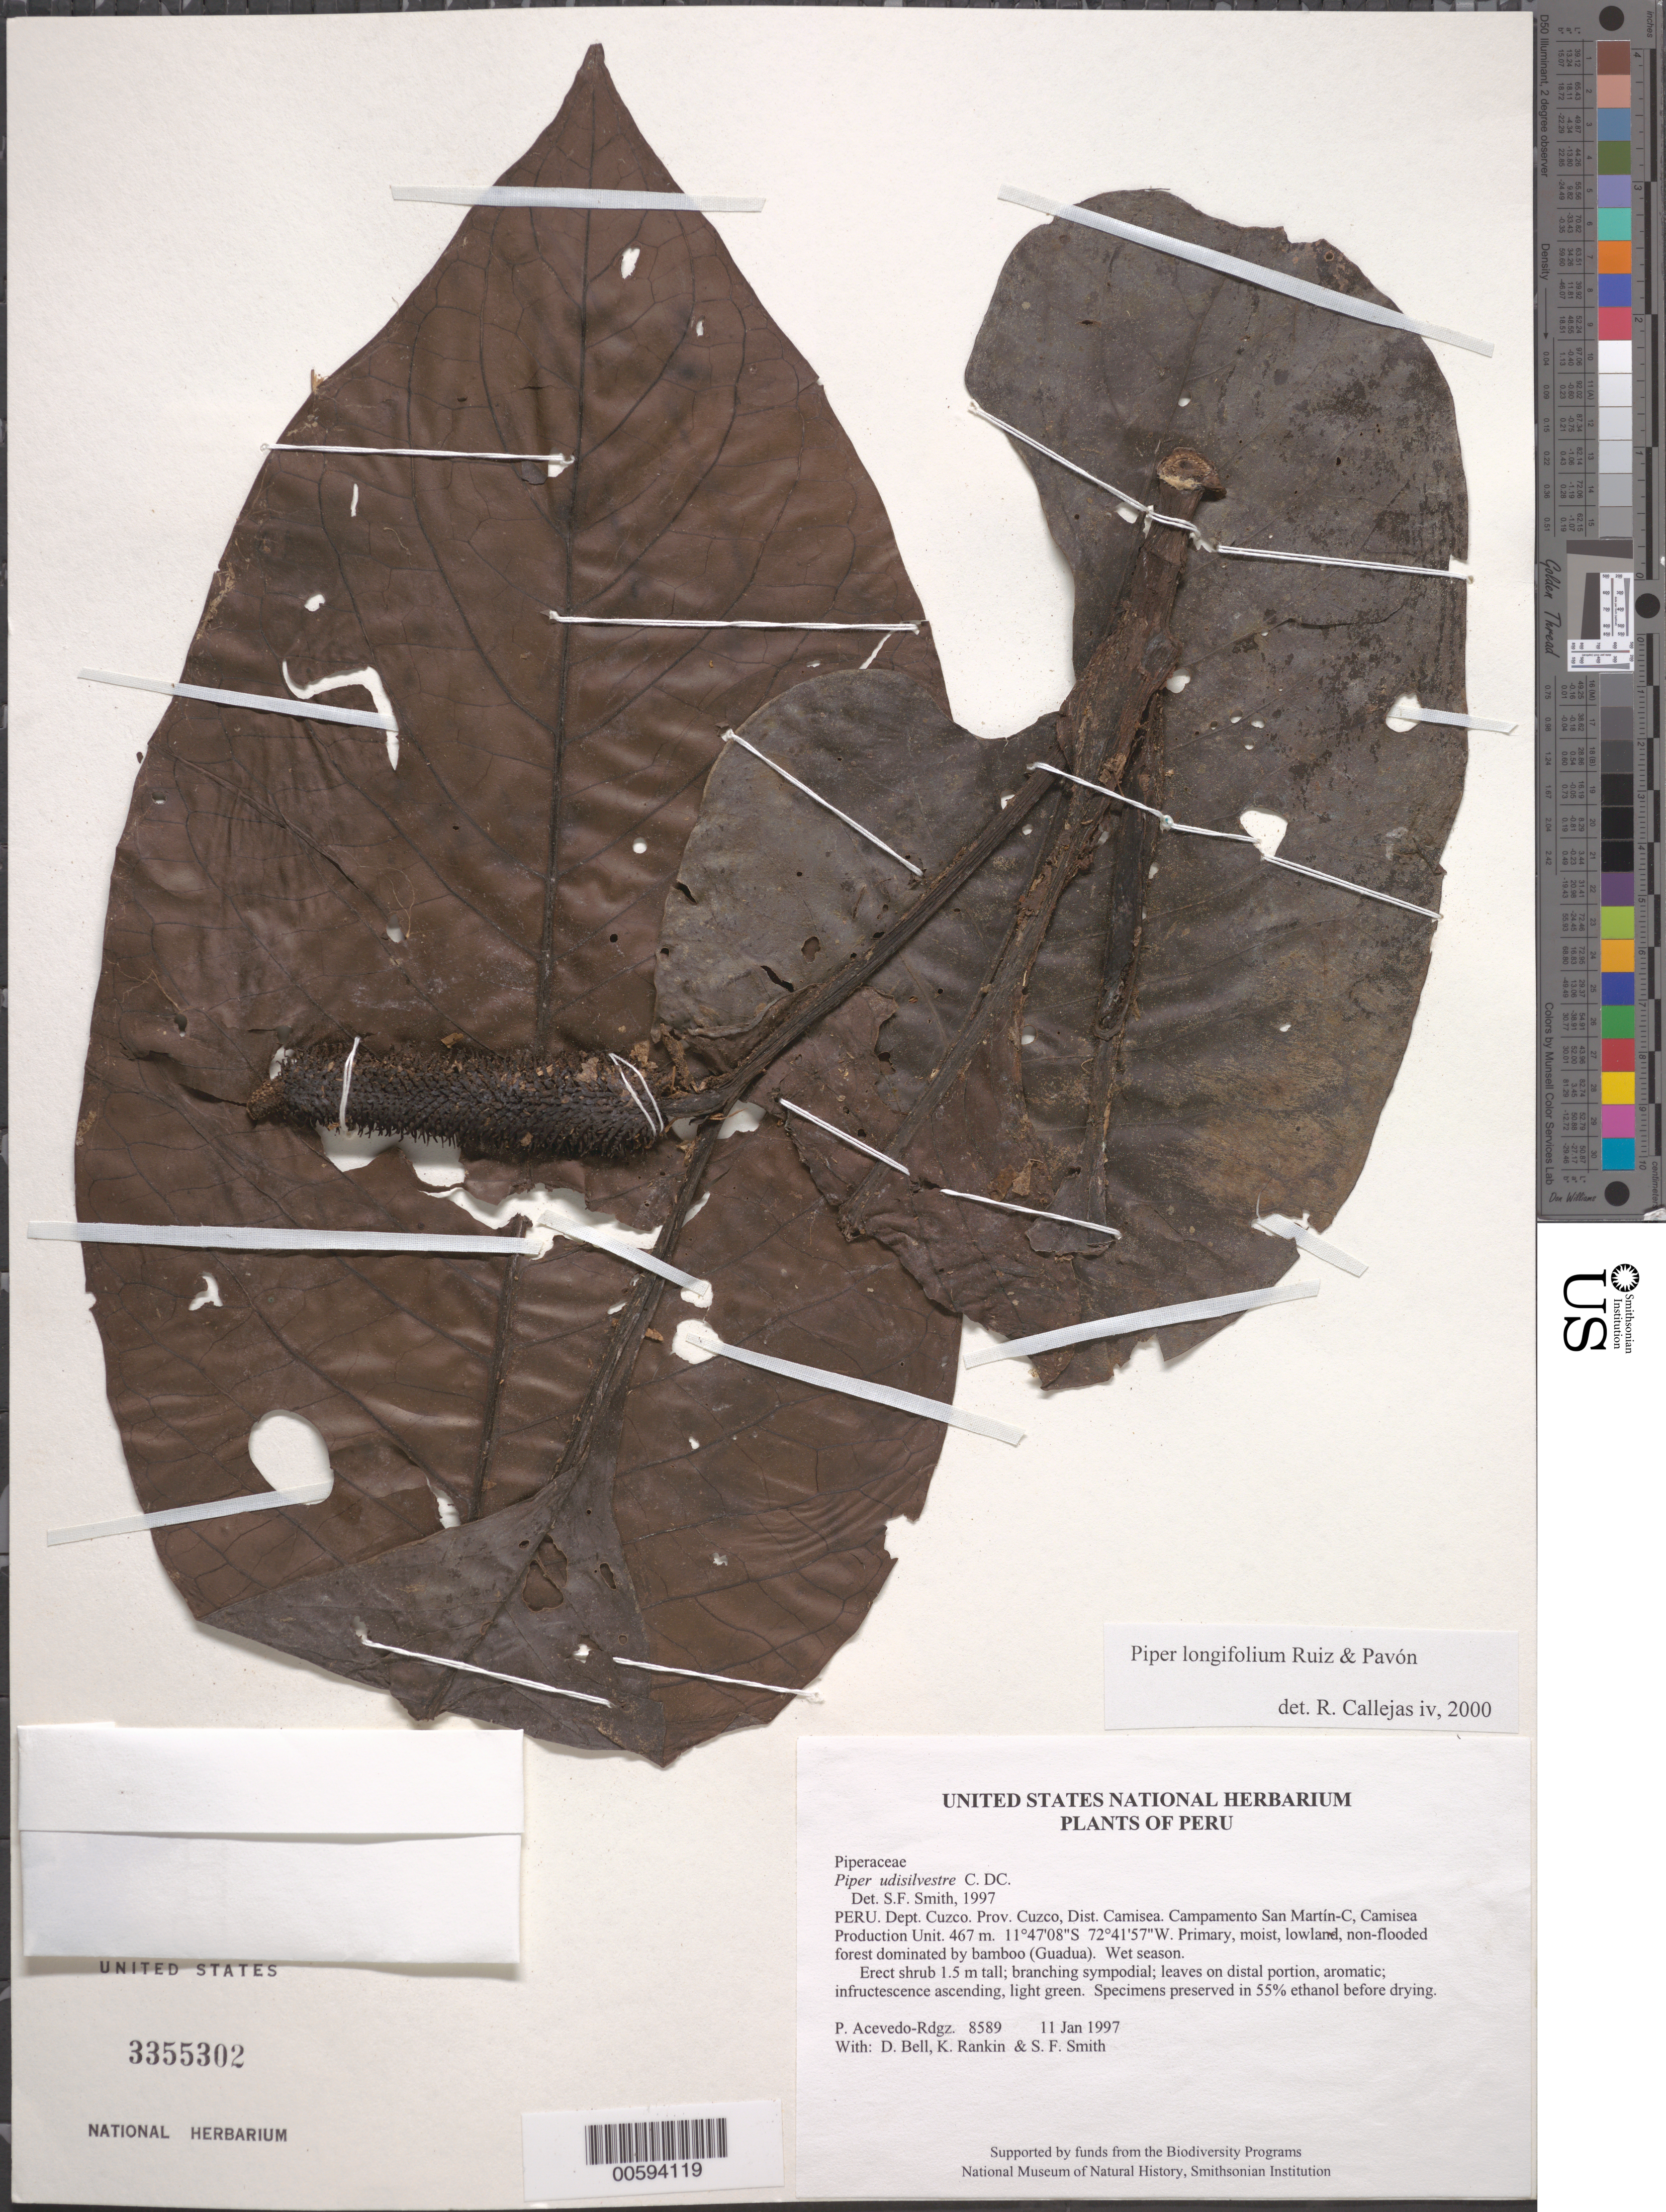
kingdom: Plantae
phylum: Tracheophyta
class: Magnoliopsida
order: Piperales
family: Piperaceae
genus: Piper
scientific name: Piper longifolium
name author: Ruiz & Pav.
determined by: Callejas, Ricardo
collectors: P. Acevedo-Rodr., D. A. Bell, K. B. Rankin & S.F. Smith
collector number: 8589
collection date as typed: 11 Jan 1997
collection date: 1997-01-11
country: Peru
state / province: Cusco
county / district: Cusco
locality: Districto Camisea, Campamento San Martín-C, Camisea Production Unit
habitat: Primary, moist, lowland, non-flooded forest dominated by bamboo (Guadua). Wet season.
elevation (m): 467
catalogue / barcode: US 3355302